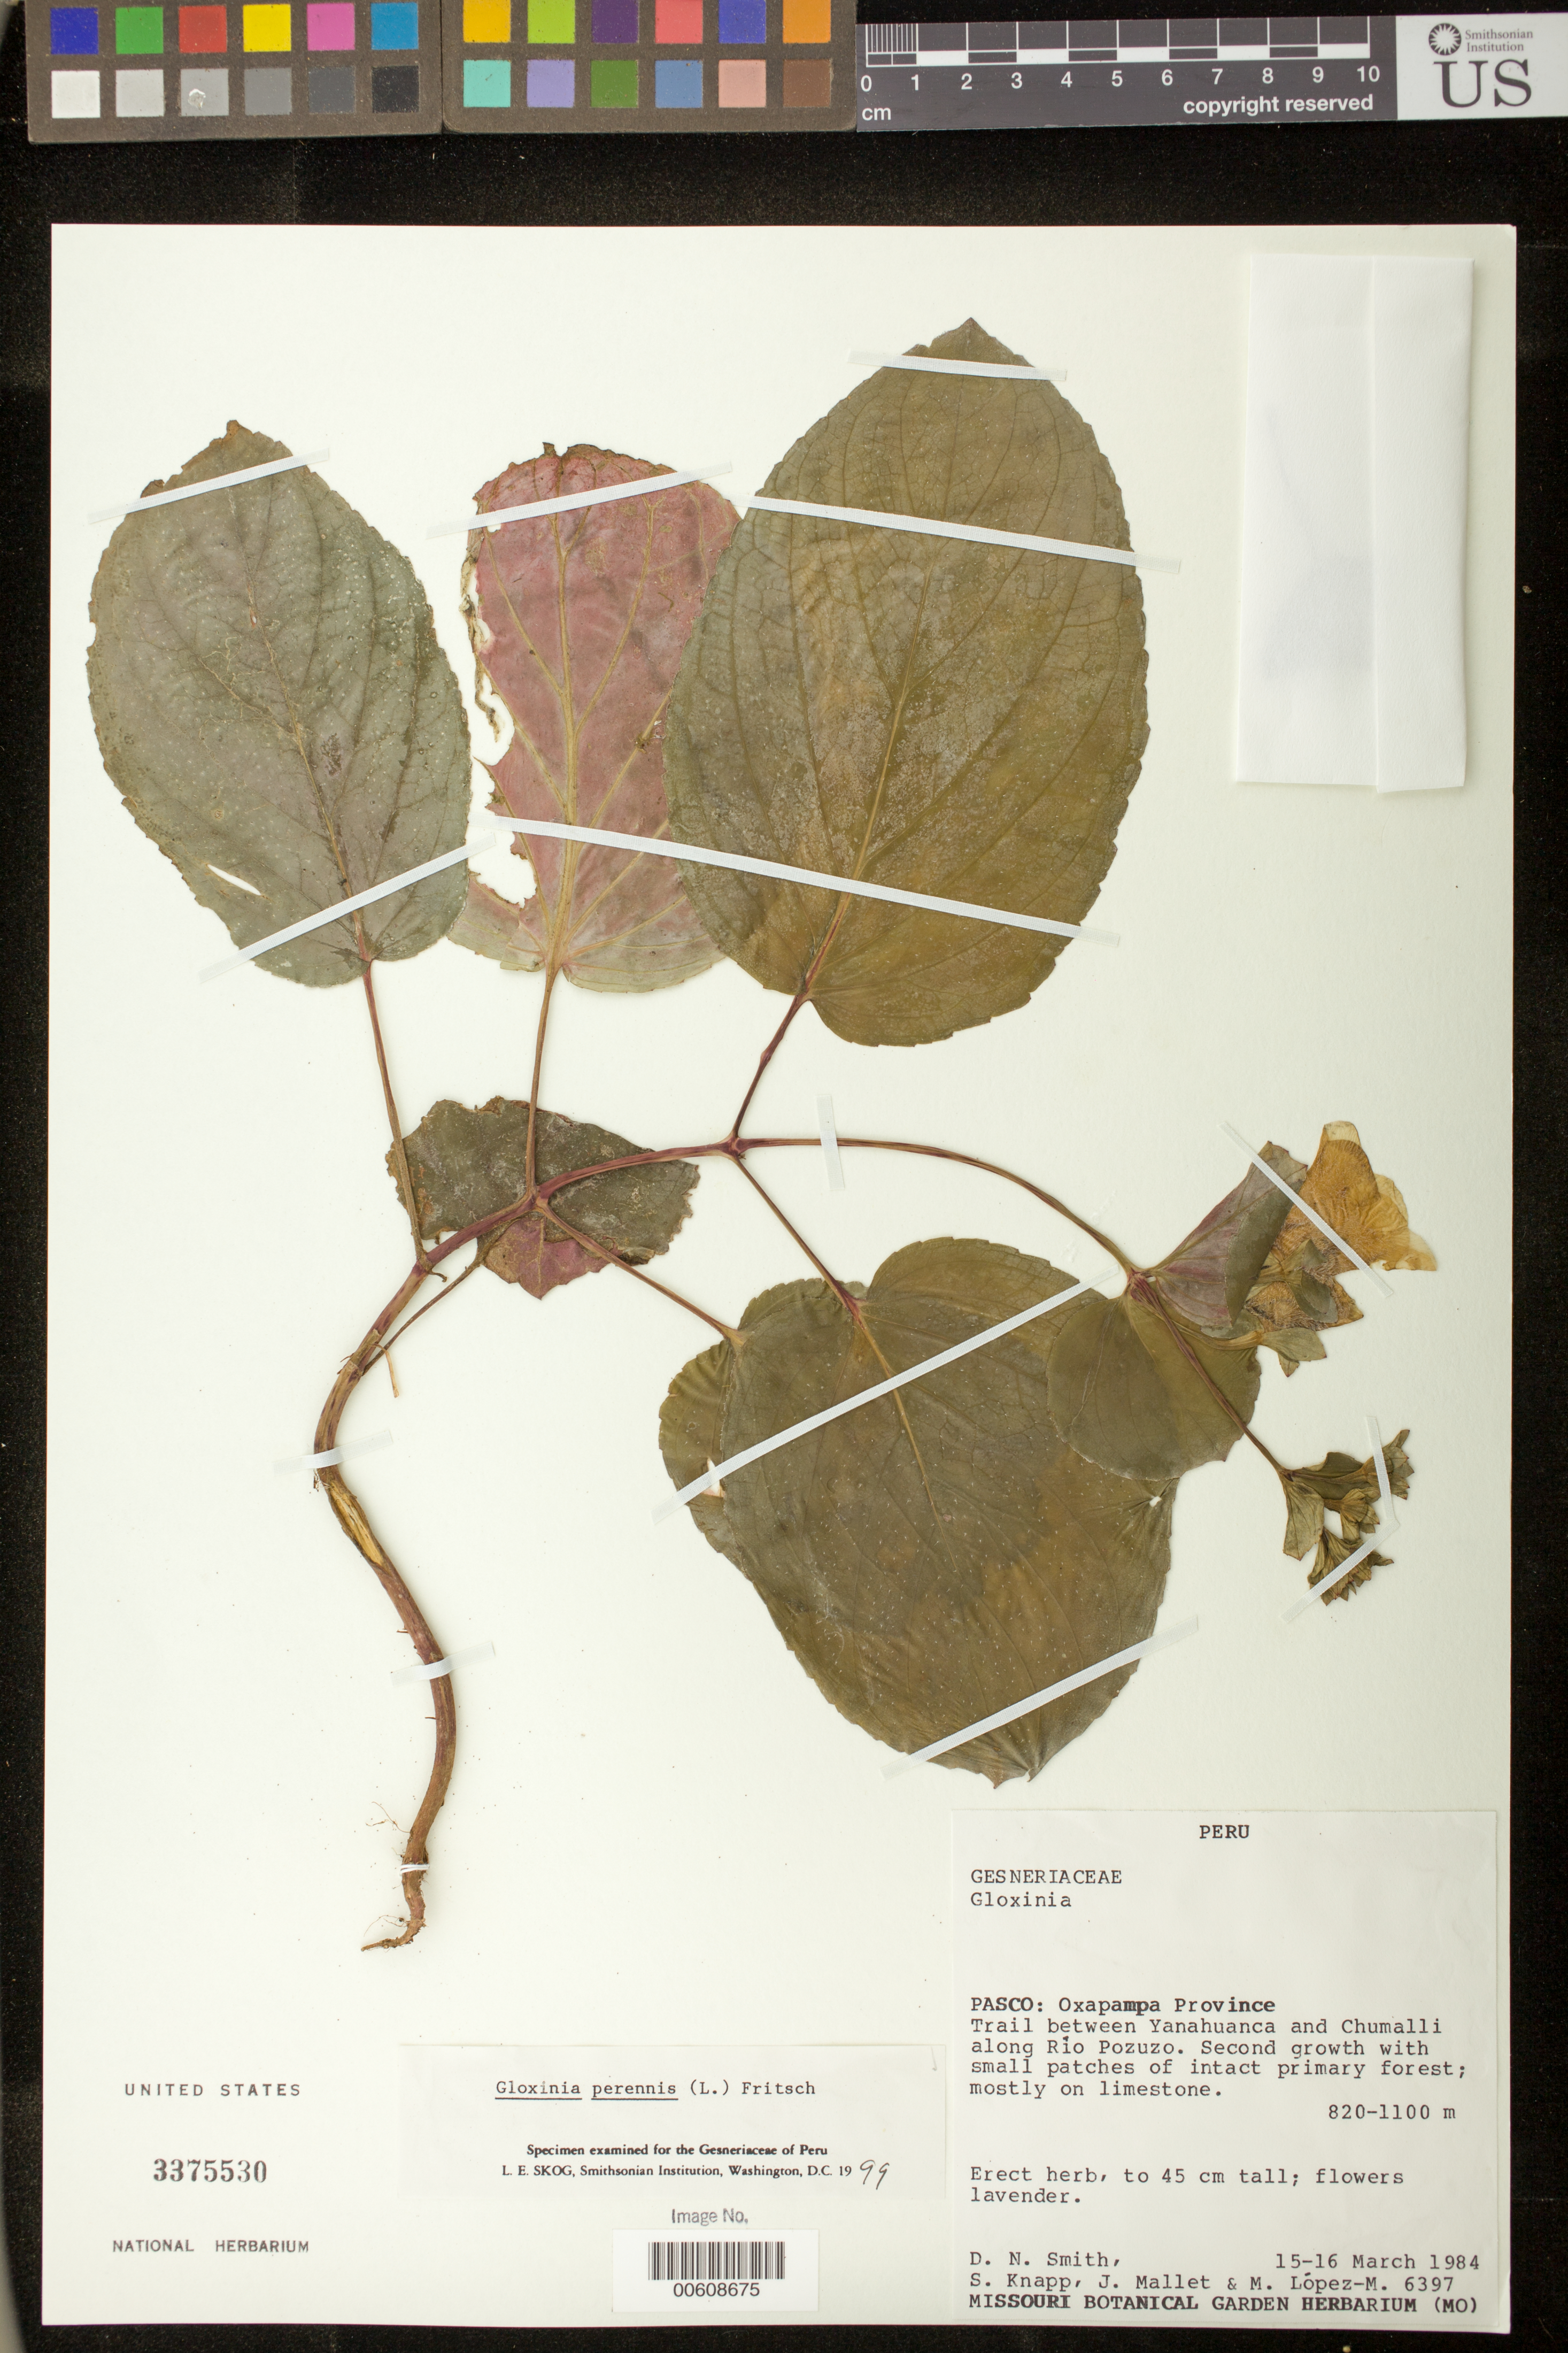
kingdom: Plantae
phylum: Tracheophyta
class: Magnoliopsida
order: Lamiales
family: Gesneriaceae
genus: Gloxinia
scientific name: Gloxinia perennis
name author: (L.) Fritsch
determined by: Skog, Laurence E.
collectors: D. Smith, S. Knapp, J. Mallet & M. Lopez-M.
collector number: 6397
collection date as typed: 15-16 Mar 1984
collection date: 1984-03-15/1984-03-16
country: Peru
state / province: Pasco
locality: Prov. Oxapampa; trail between Yanahuanca and Chumalli along Río Pozuzo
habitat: Second growth with small patches of intact primary forest; mostly on limestone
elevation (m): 820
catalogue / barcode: US 3375530